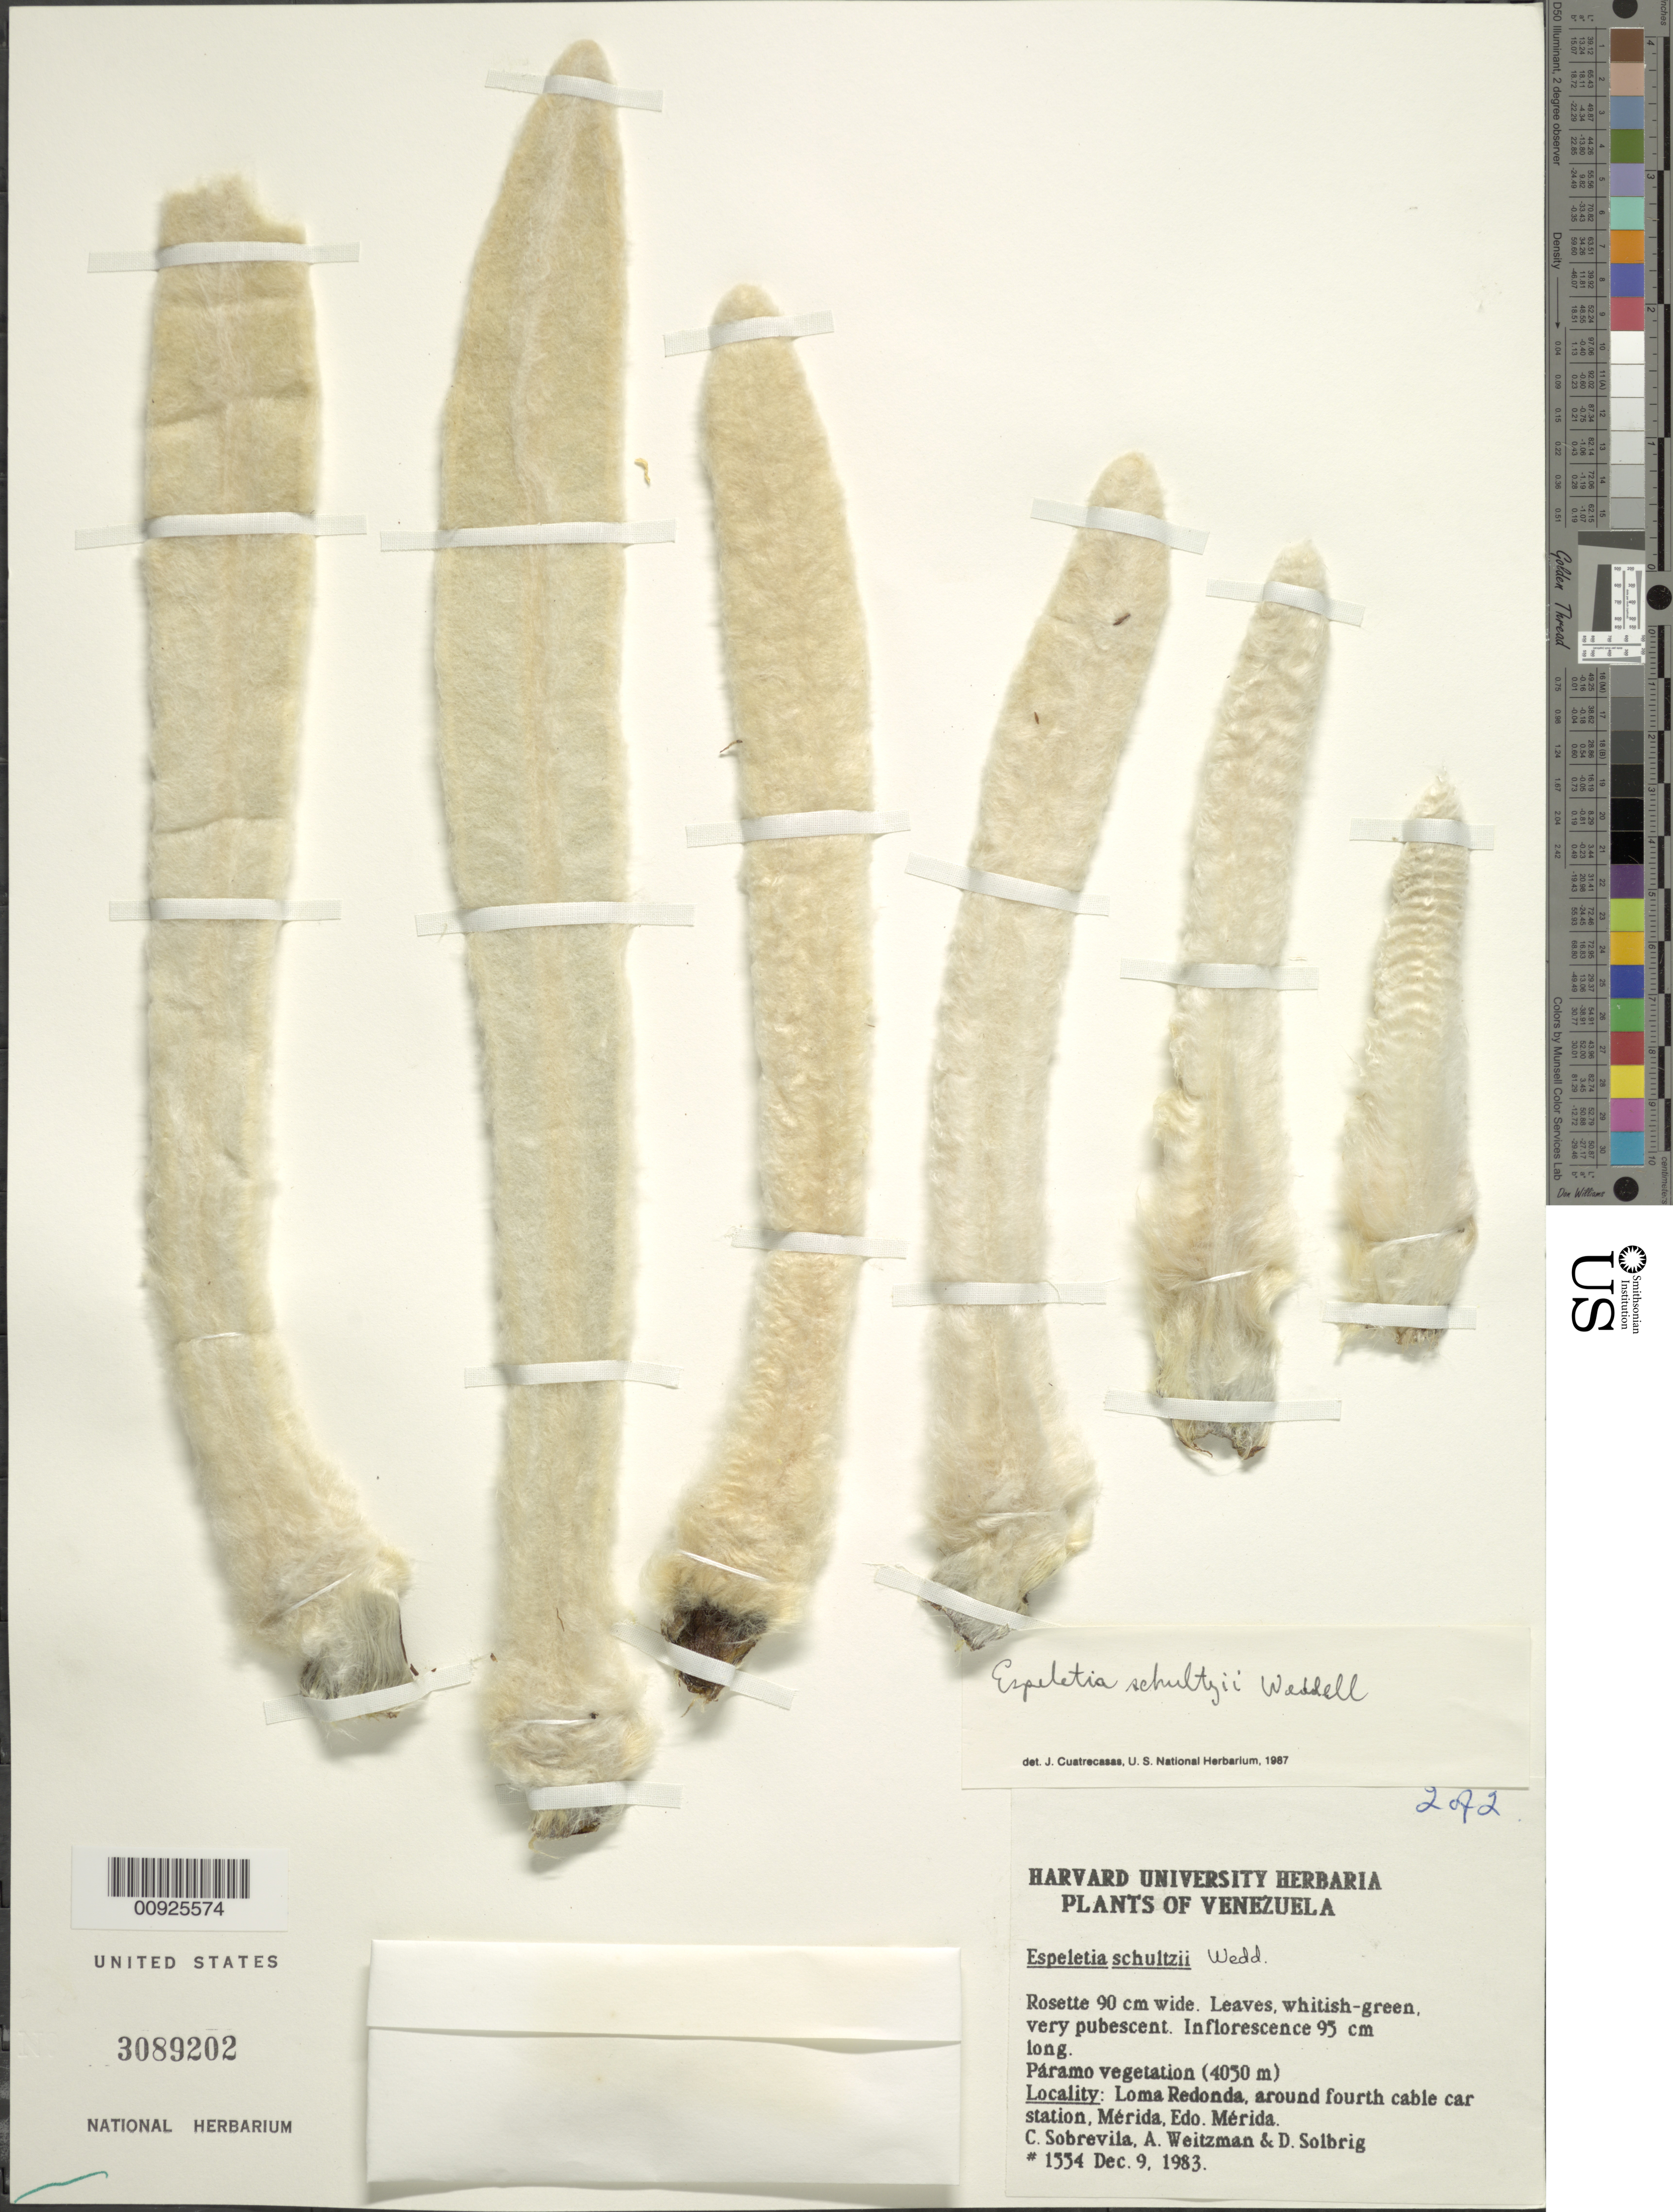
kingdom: Plantae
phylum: Tracheophyta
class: Magnoliopsida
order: Asterales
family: Asteraceae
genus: Espeletia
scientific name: Espeletia schultzii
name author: Wedd.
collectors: C. Sobrevila, A. Weitzman & D. Solbrig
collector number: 1554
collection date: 1983-12-09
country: Venezuela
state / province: Mérida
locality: Loma redonda, around fourth cable car station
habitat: Páramo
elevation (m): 4050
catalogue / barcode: US 3089202